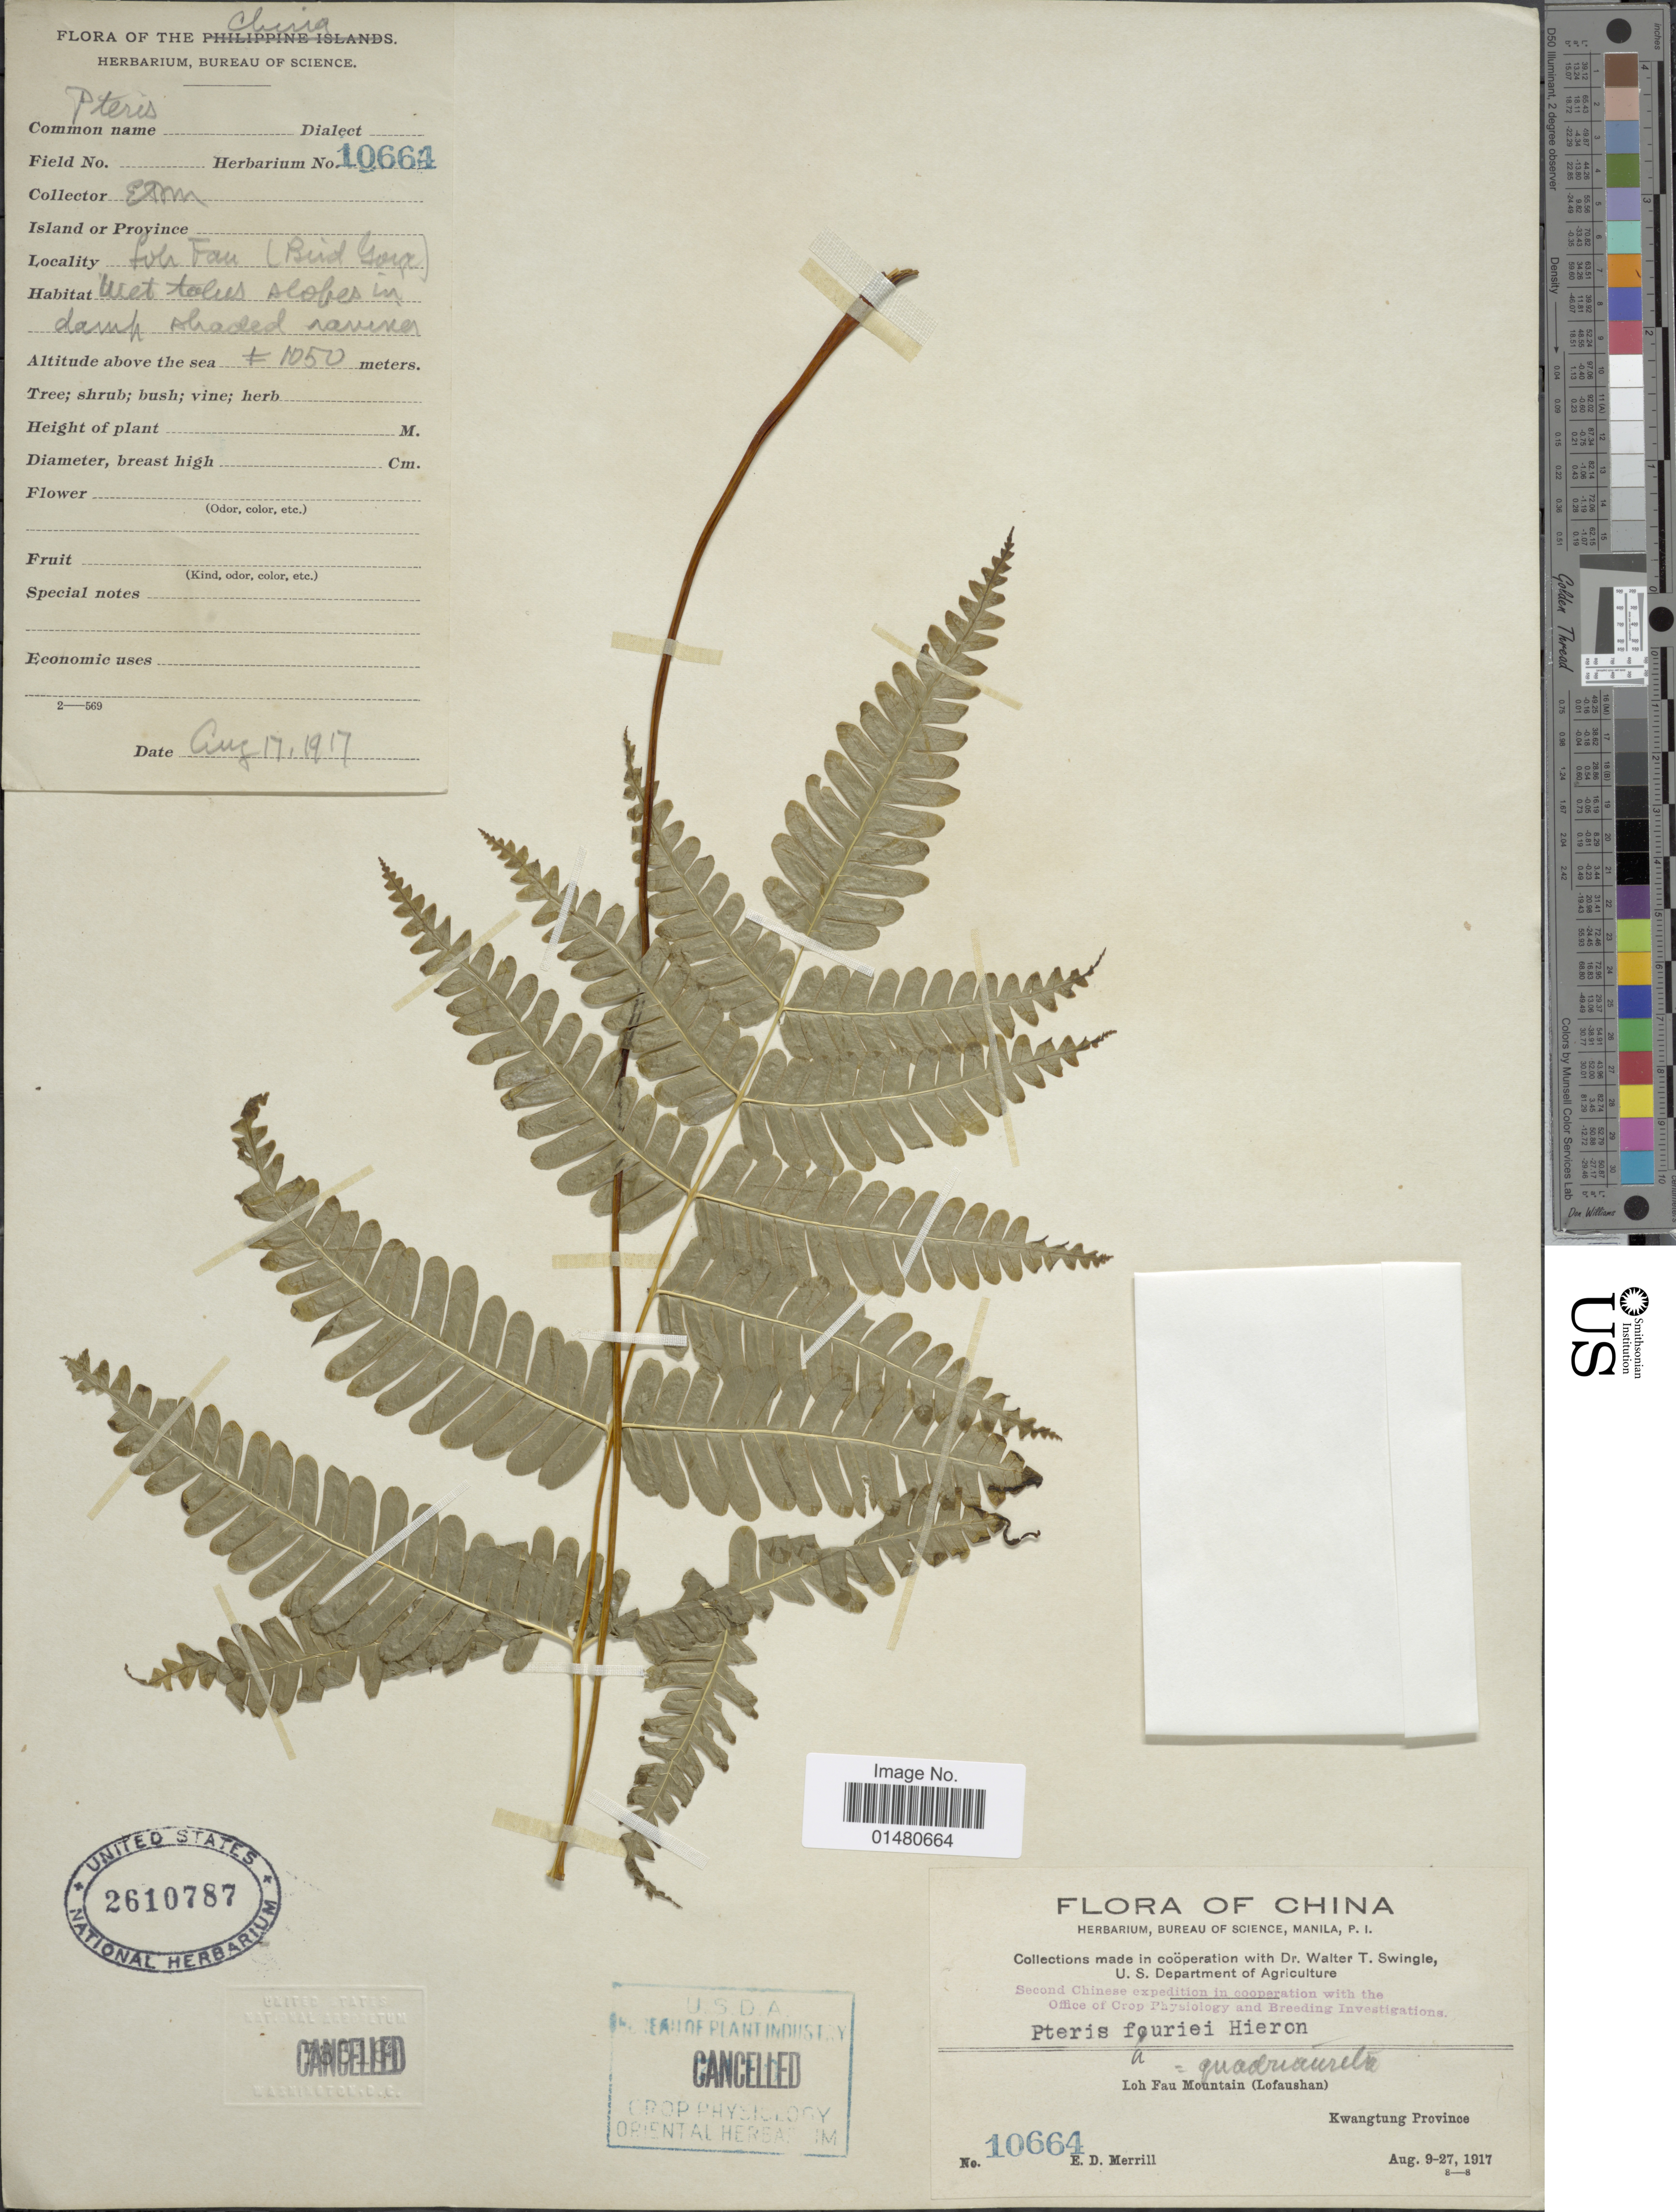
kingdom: Plantae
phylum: Tracheophyta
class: Polypodiopsida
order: Polypodiales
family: Pteridaceae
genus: Pteris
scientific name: Pteris fauriei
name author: Hieron.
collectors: E. D. Merrill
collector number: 10664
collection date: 1917-08-09/1917-08-27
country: China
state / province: Guangdong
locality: Loh Fau Mountain (Lofaushan) Kwangtung Province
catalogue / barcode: US 2610787